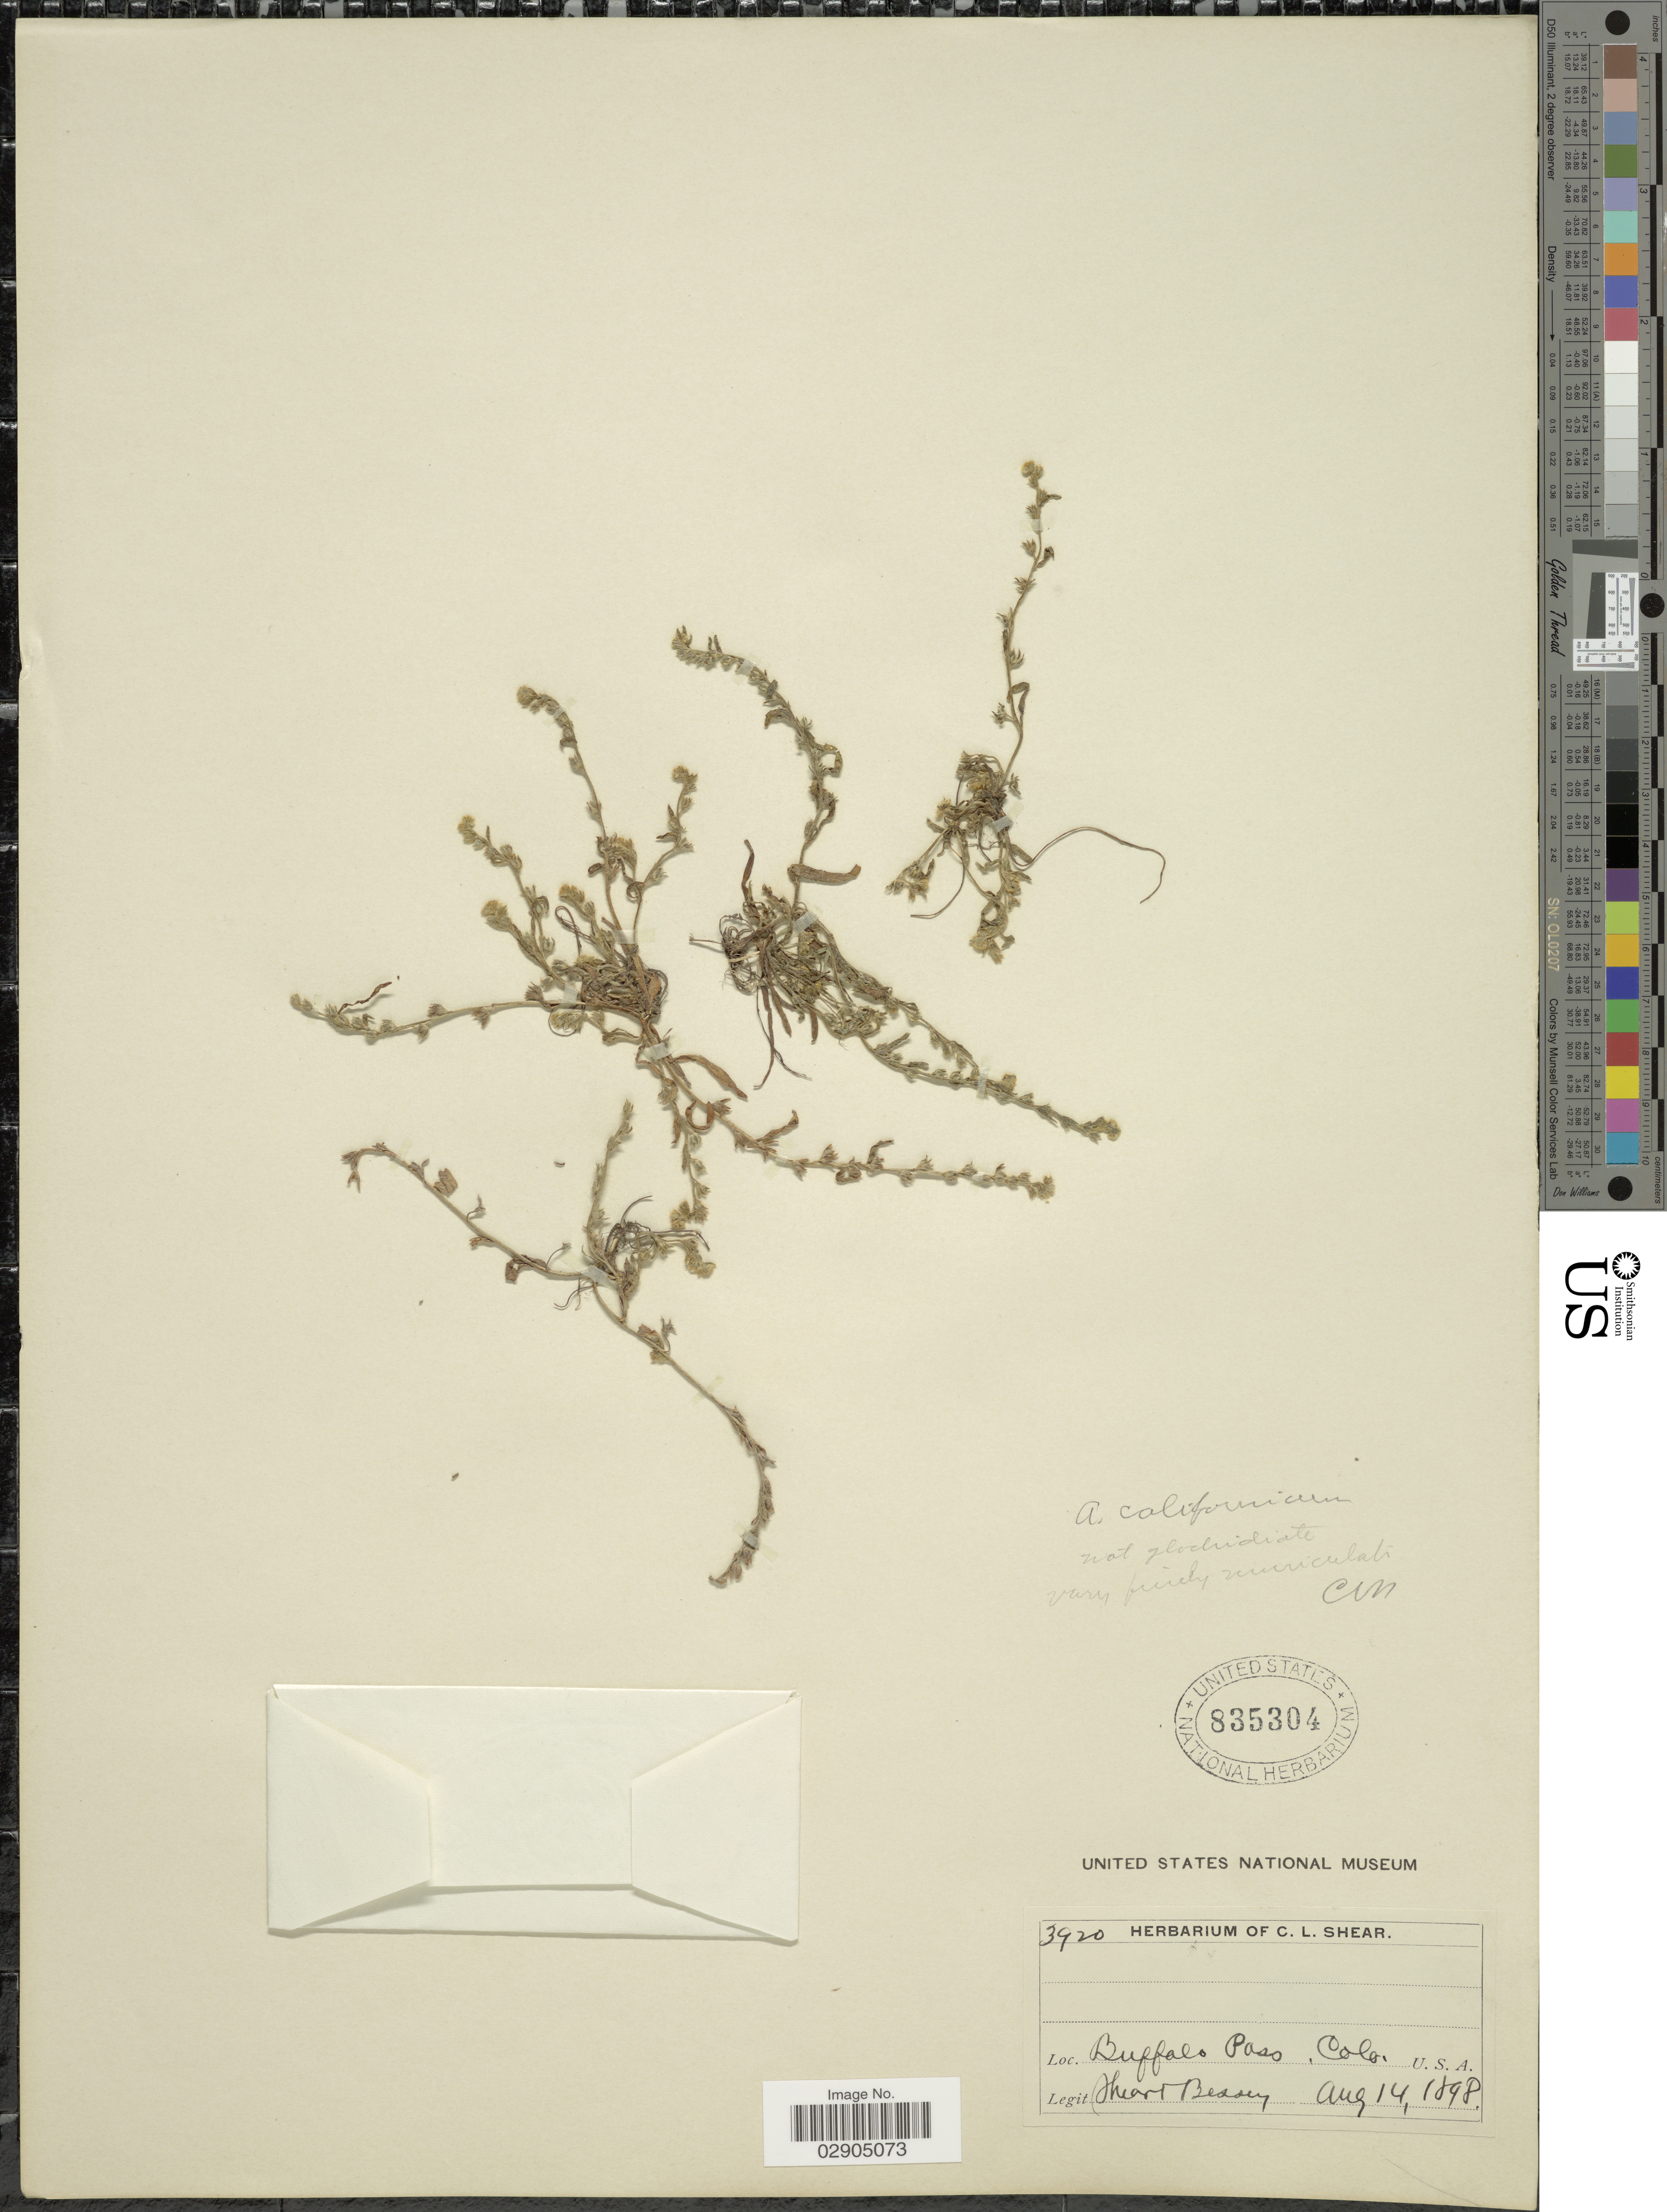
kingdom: Plantae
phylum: Tracheophyta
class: Magnoliopsida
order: Boraginales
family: Boraginaceae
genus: Allocarya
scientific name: Allocarya californica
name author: (Fisch. & C.A. Mey.) Greene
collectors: C. L. Shear & -. Bessey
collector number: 3920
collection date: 1898-08-14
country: United States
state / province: Colorado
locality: Buffalo Pass.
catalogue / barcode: US 835304